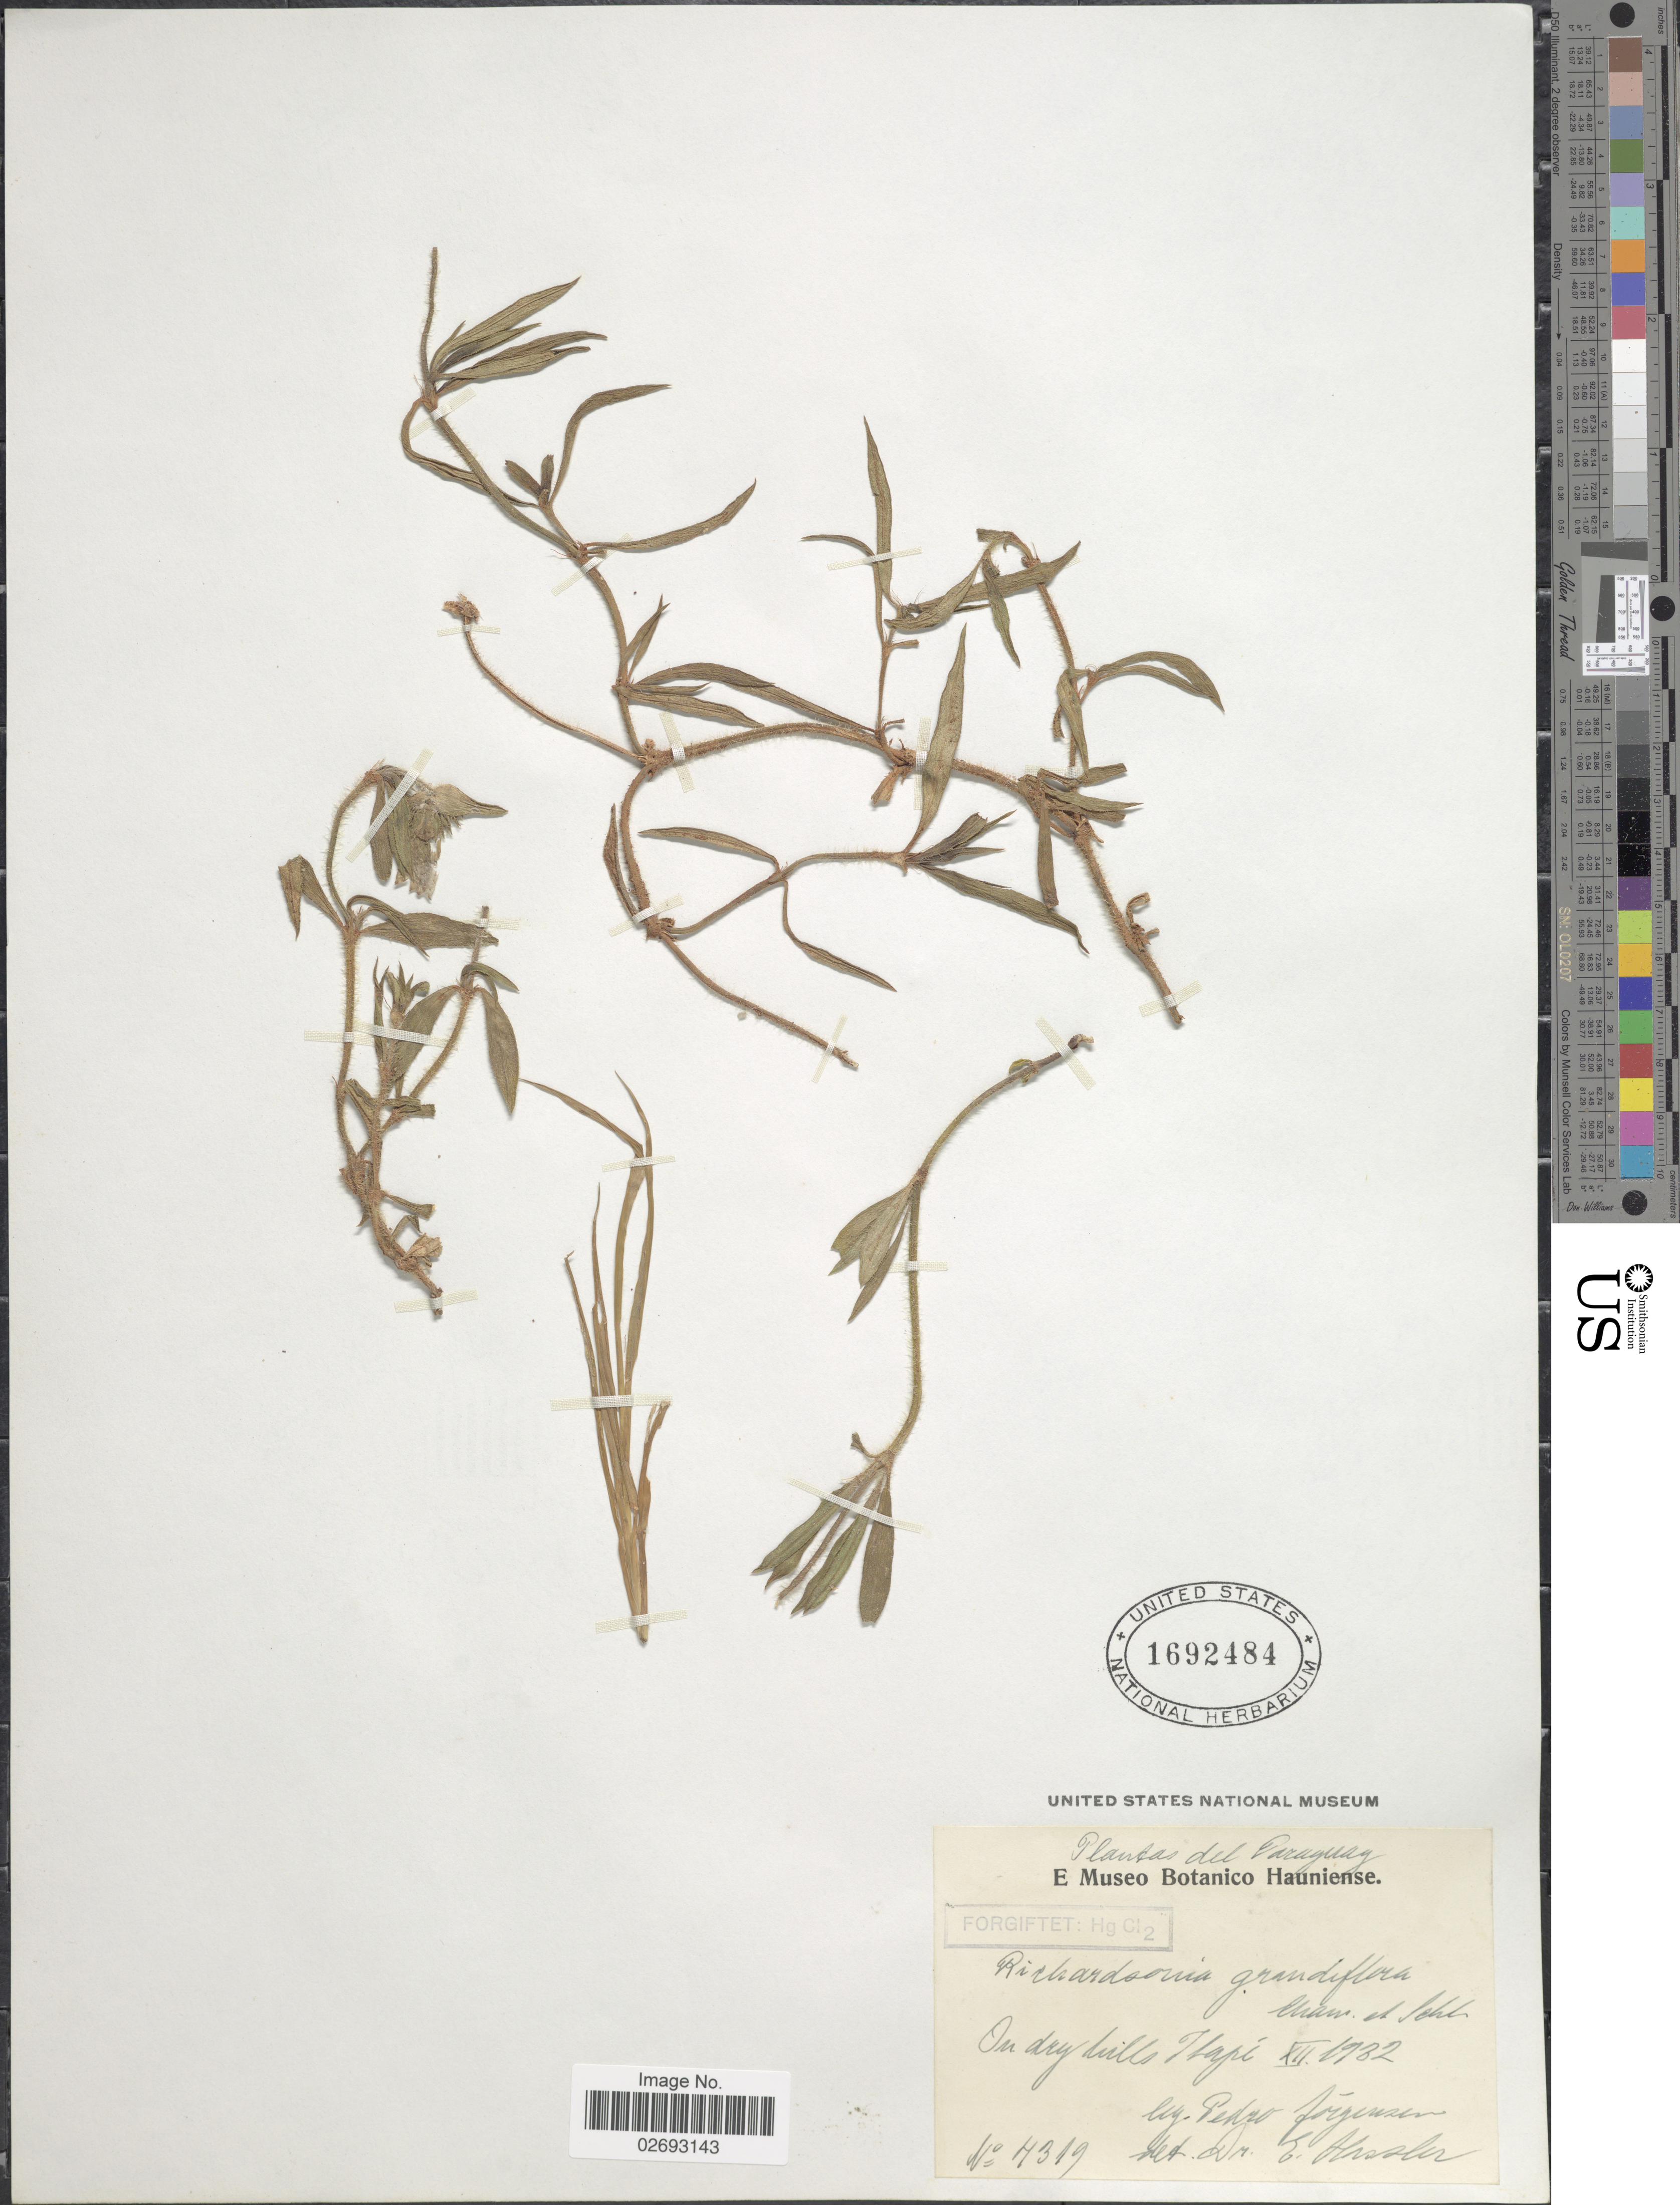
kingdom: Plantae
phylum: Tracheophyta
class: Magnoliopsida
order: Gentianales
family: Rubiaceae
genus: Richardia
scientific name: Richardia scabra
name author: L.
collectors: P. Jörgensen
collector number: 4319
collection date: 1932-12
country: Paraguay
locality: On dry hills, Itapi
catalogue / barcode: US 1692484